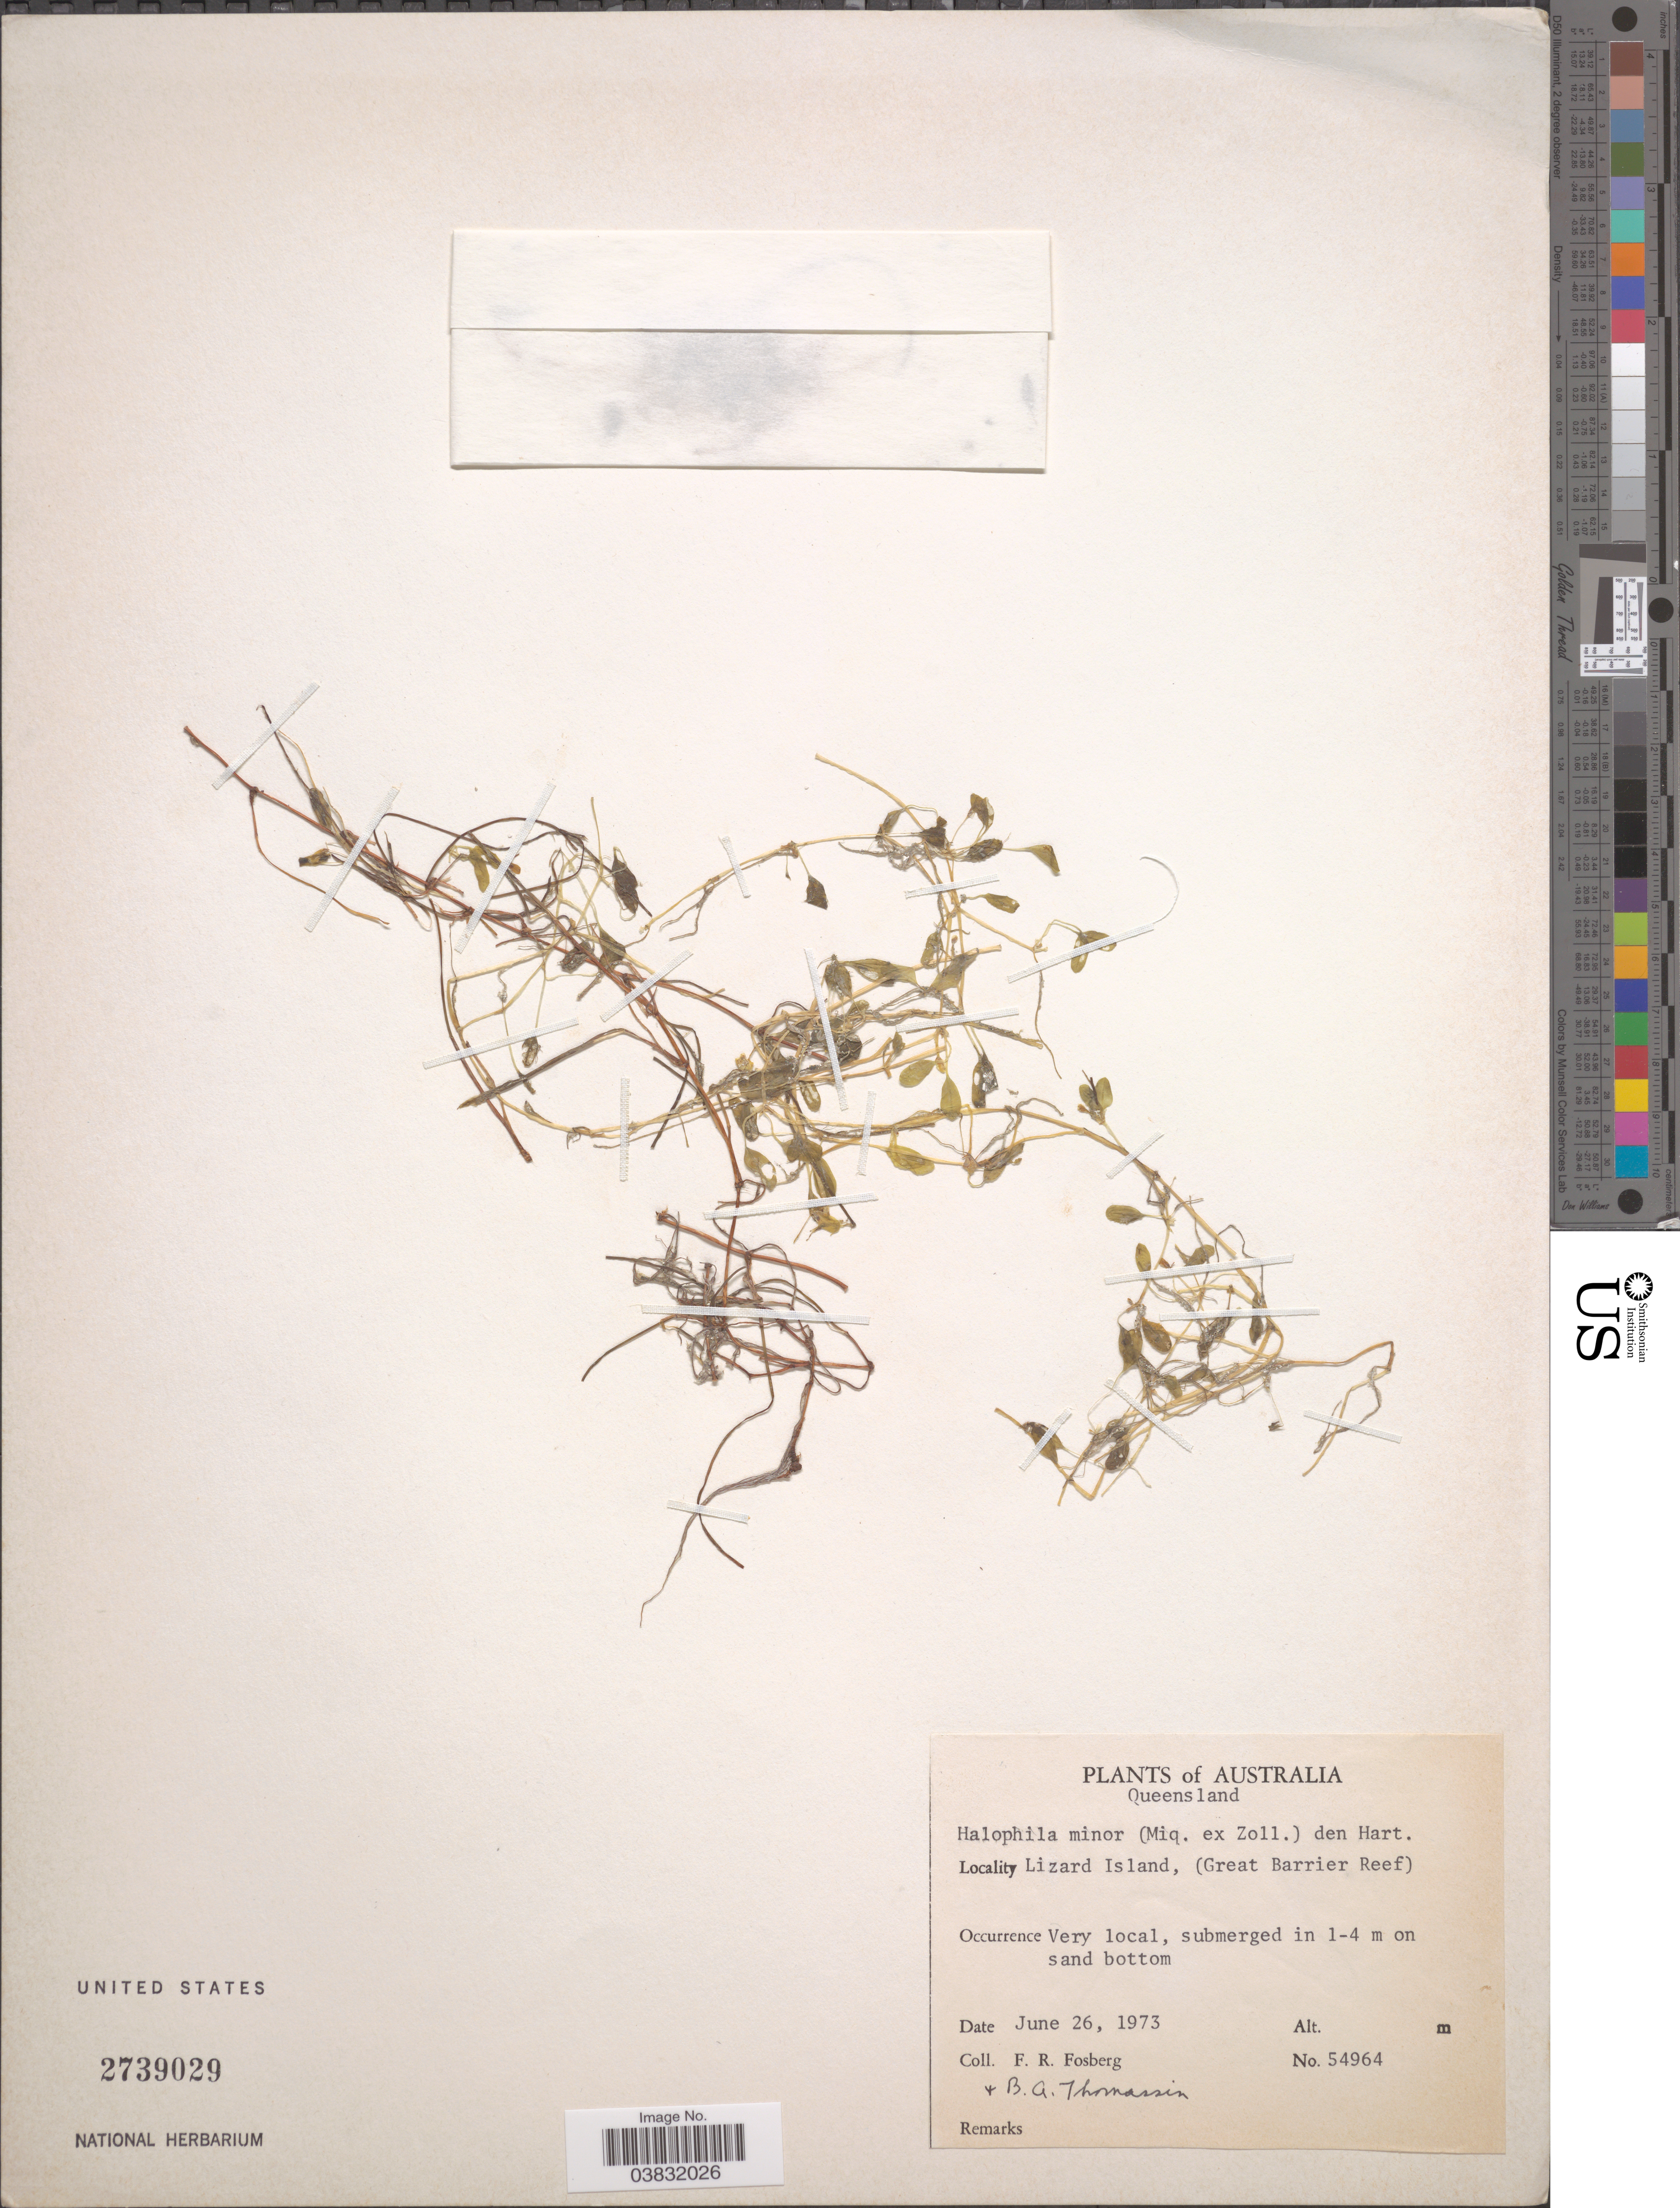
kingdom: Plantae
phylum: Tracheophyta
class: Liliopsida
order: Alismatales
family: Hydrocharitaceae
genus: Halophila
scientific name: Halophila minor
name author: (Zoll.) Hartog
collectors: F. R. Fosberg & B. Thomassin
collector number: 54964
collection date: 1973-06-26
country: Australia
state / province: Queensland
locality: Lizard Island, (Great Barrier Reef).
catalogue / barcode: US 2739029